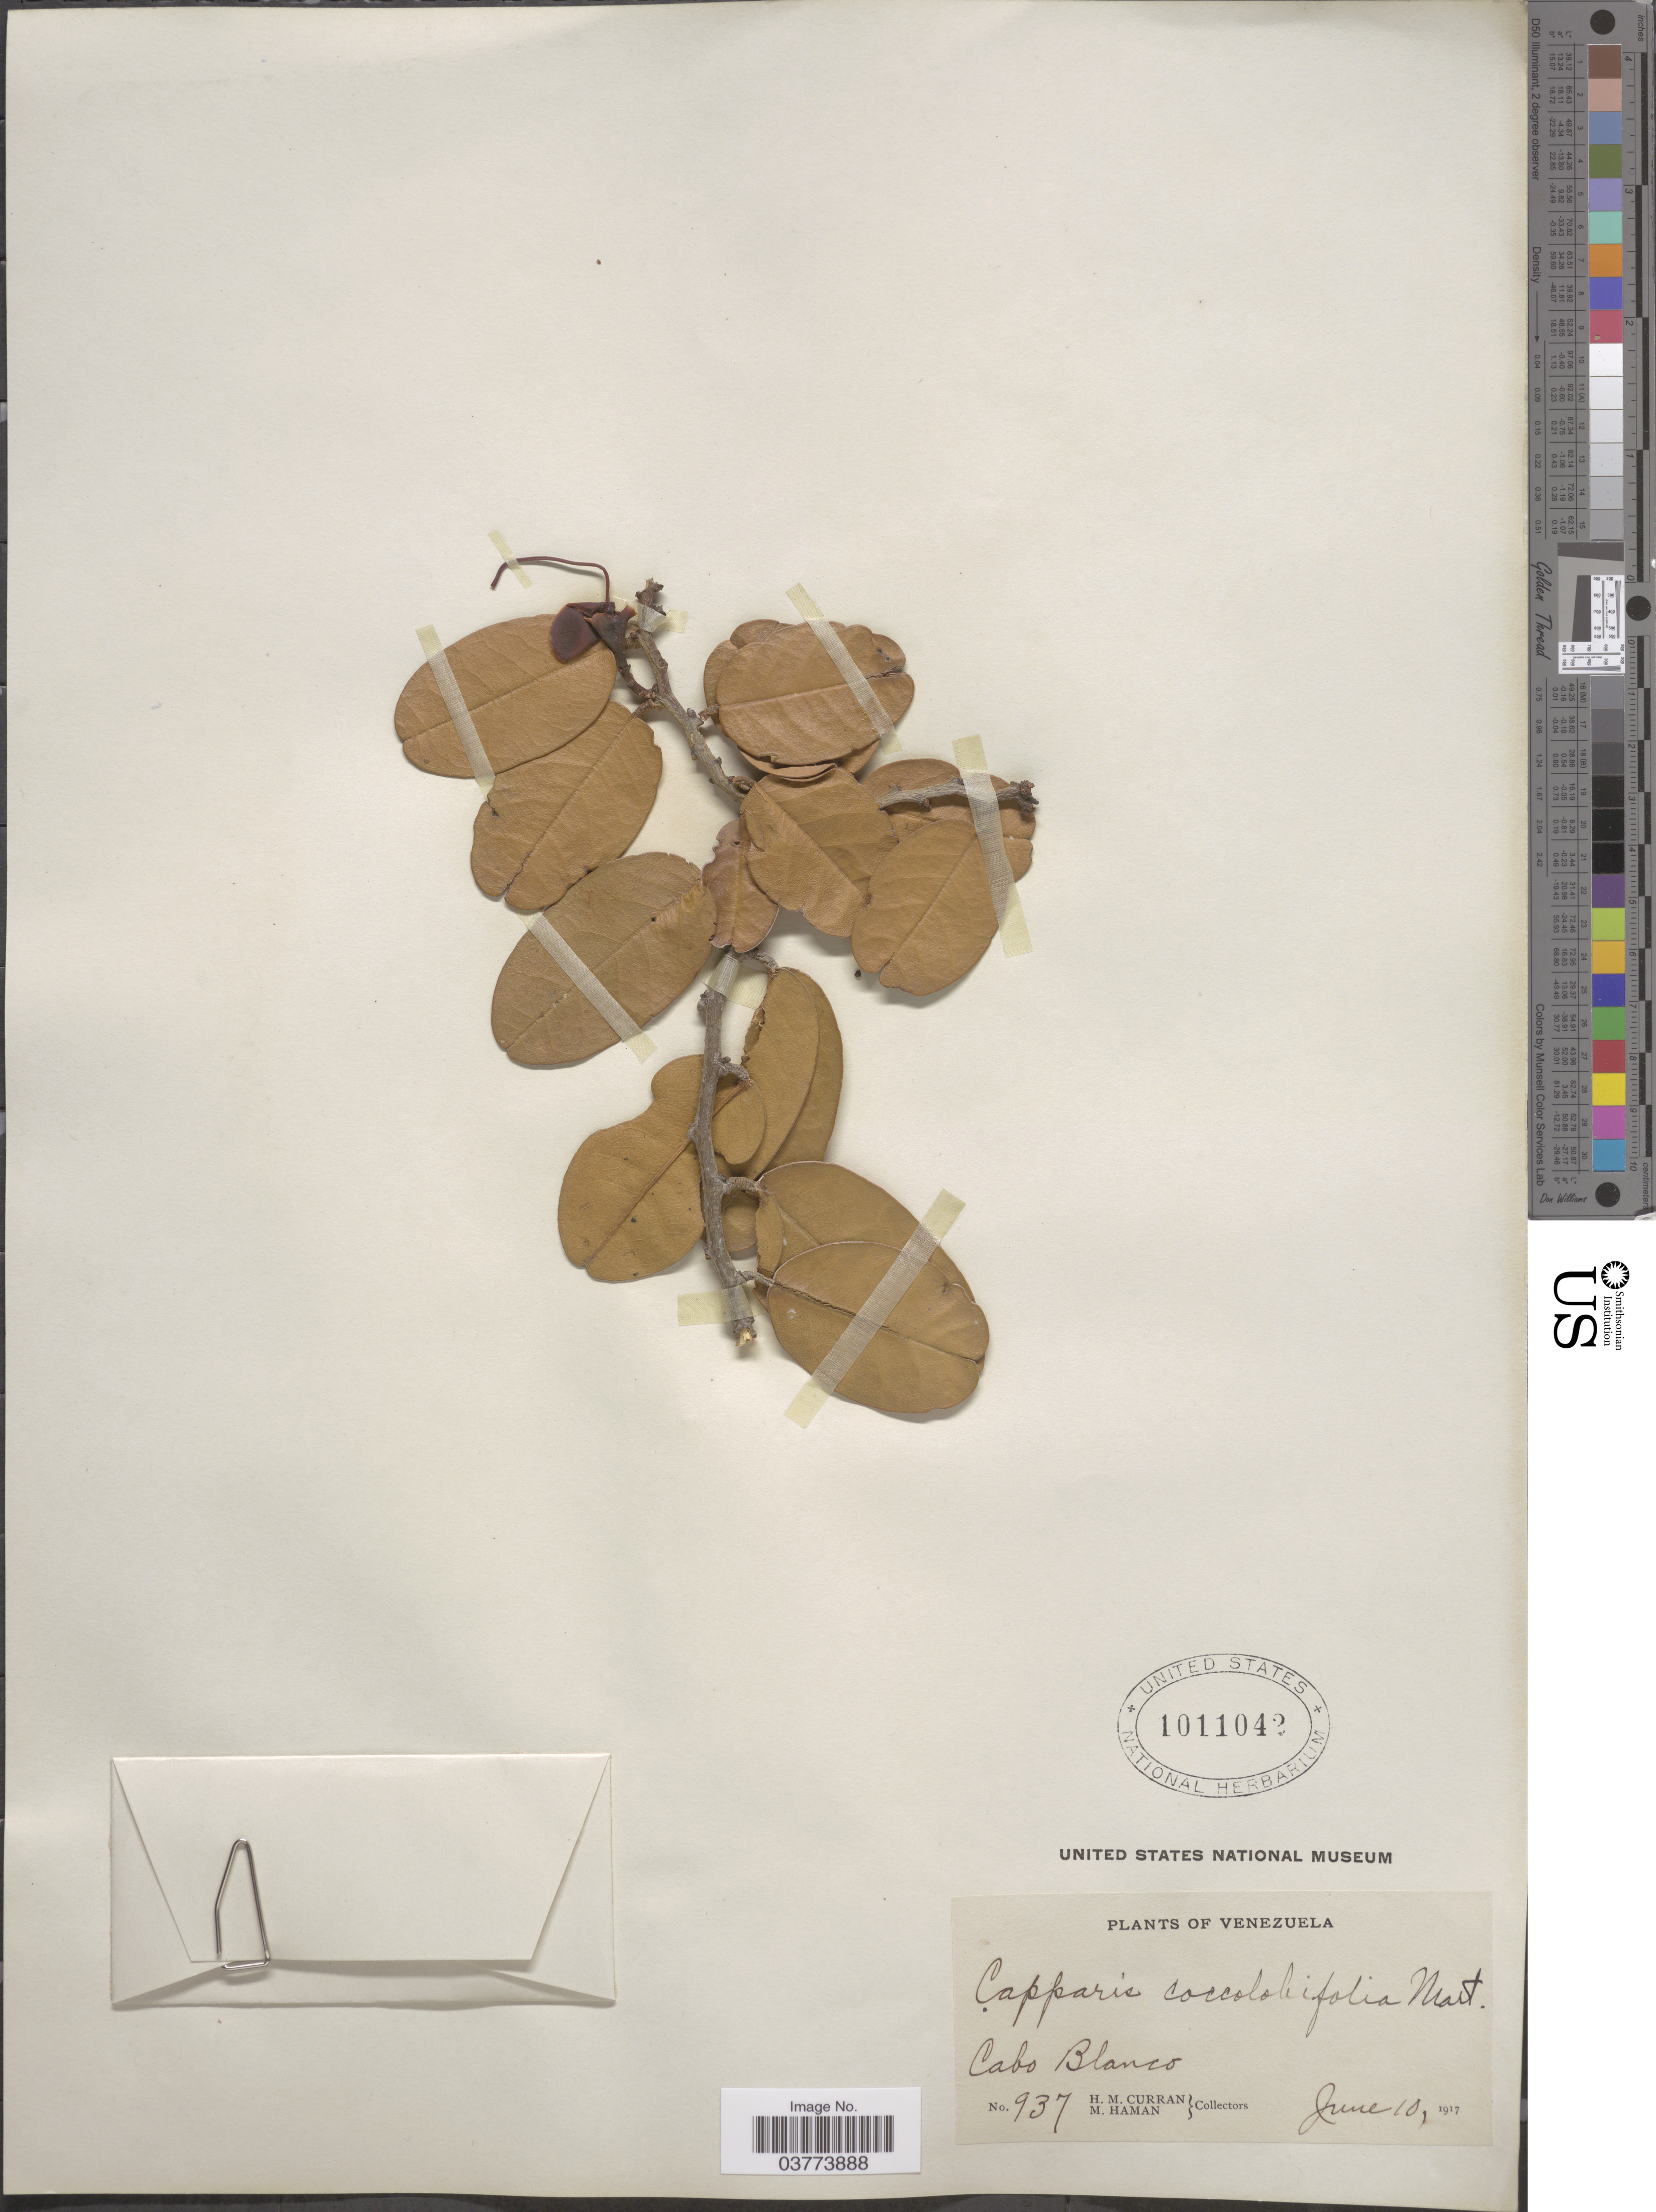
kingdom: Plantae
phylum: Tracheophyta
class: Magnoliopsida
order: Brassicales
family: Capparaceae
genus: Cynophalla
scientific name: Cynophalla hastata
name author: (Jacq.) J. Presl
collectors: H. M. Curran & M. Haman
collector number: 937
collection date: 1917-06-10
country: Venezuela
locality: Cabo Blanco.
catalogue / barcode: US 1011042